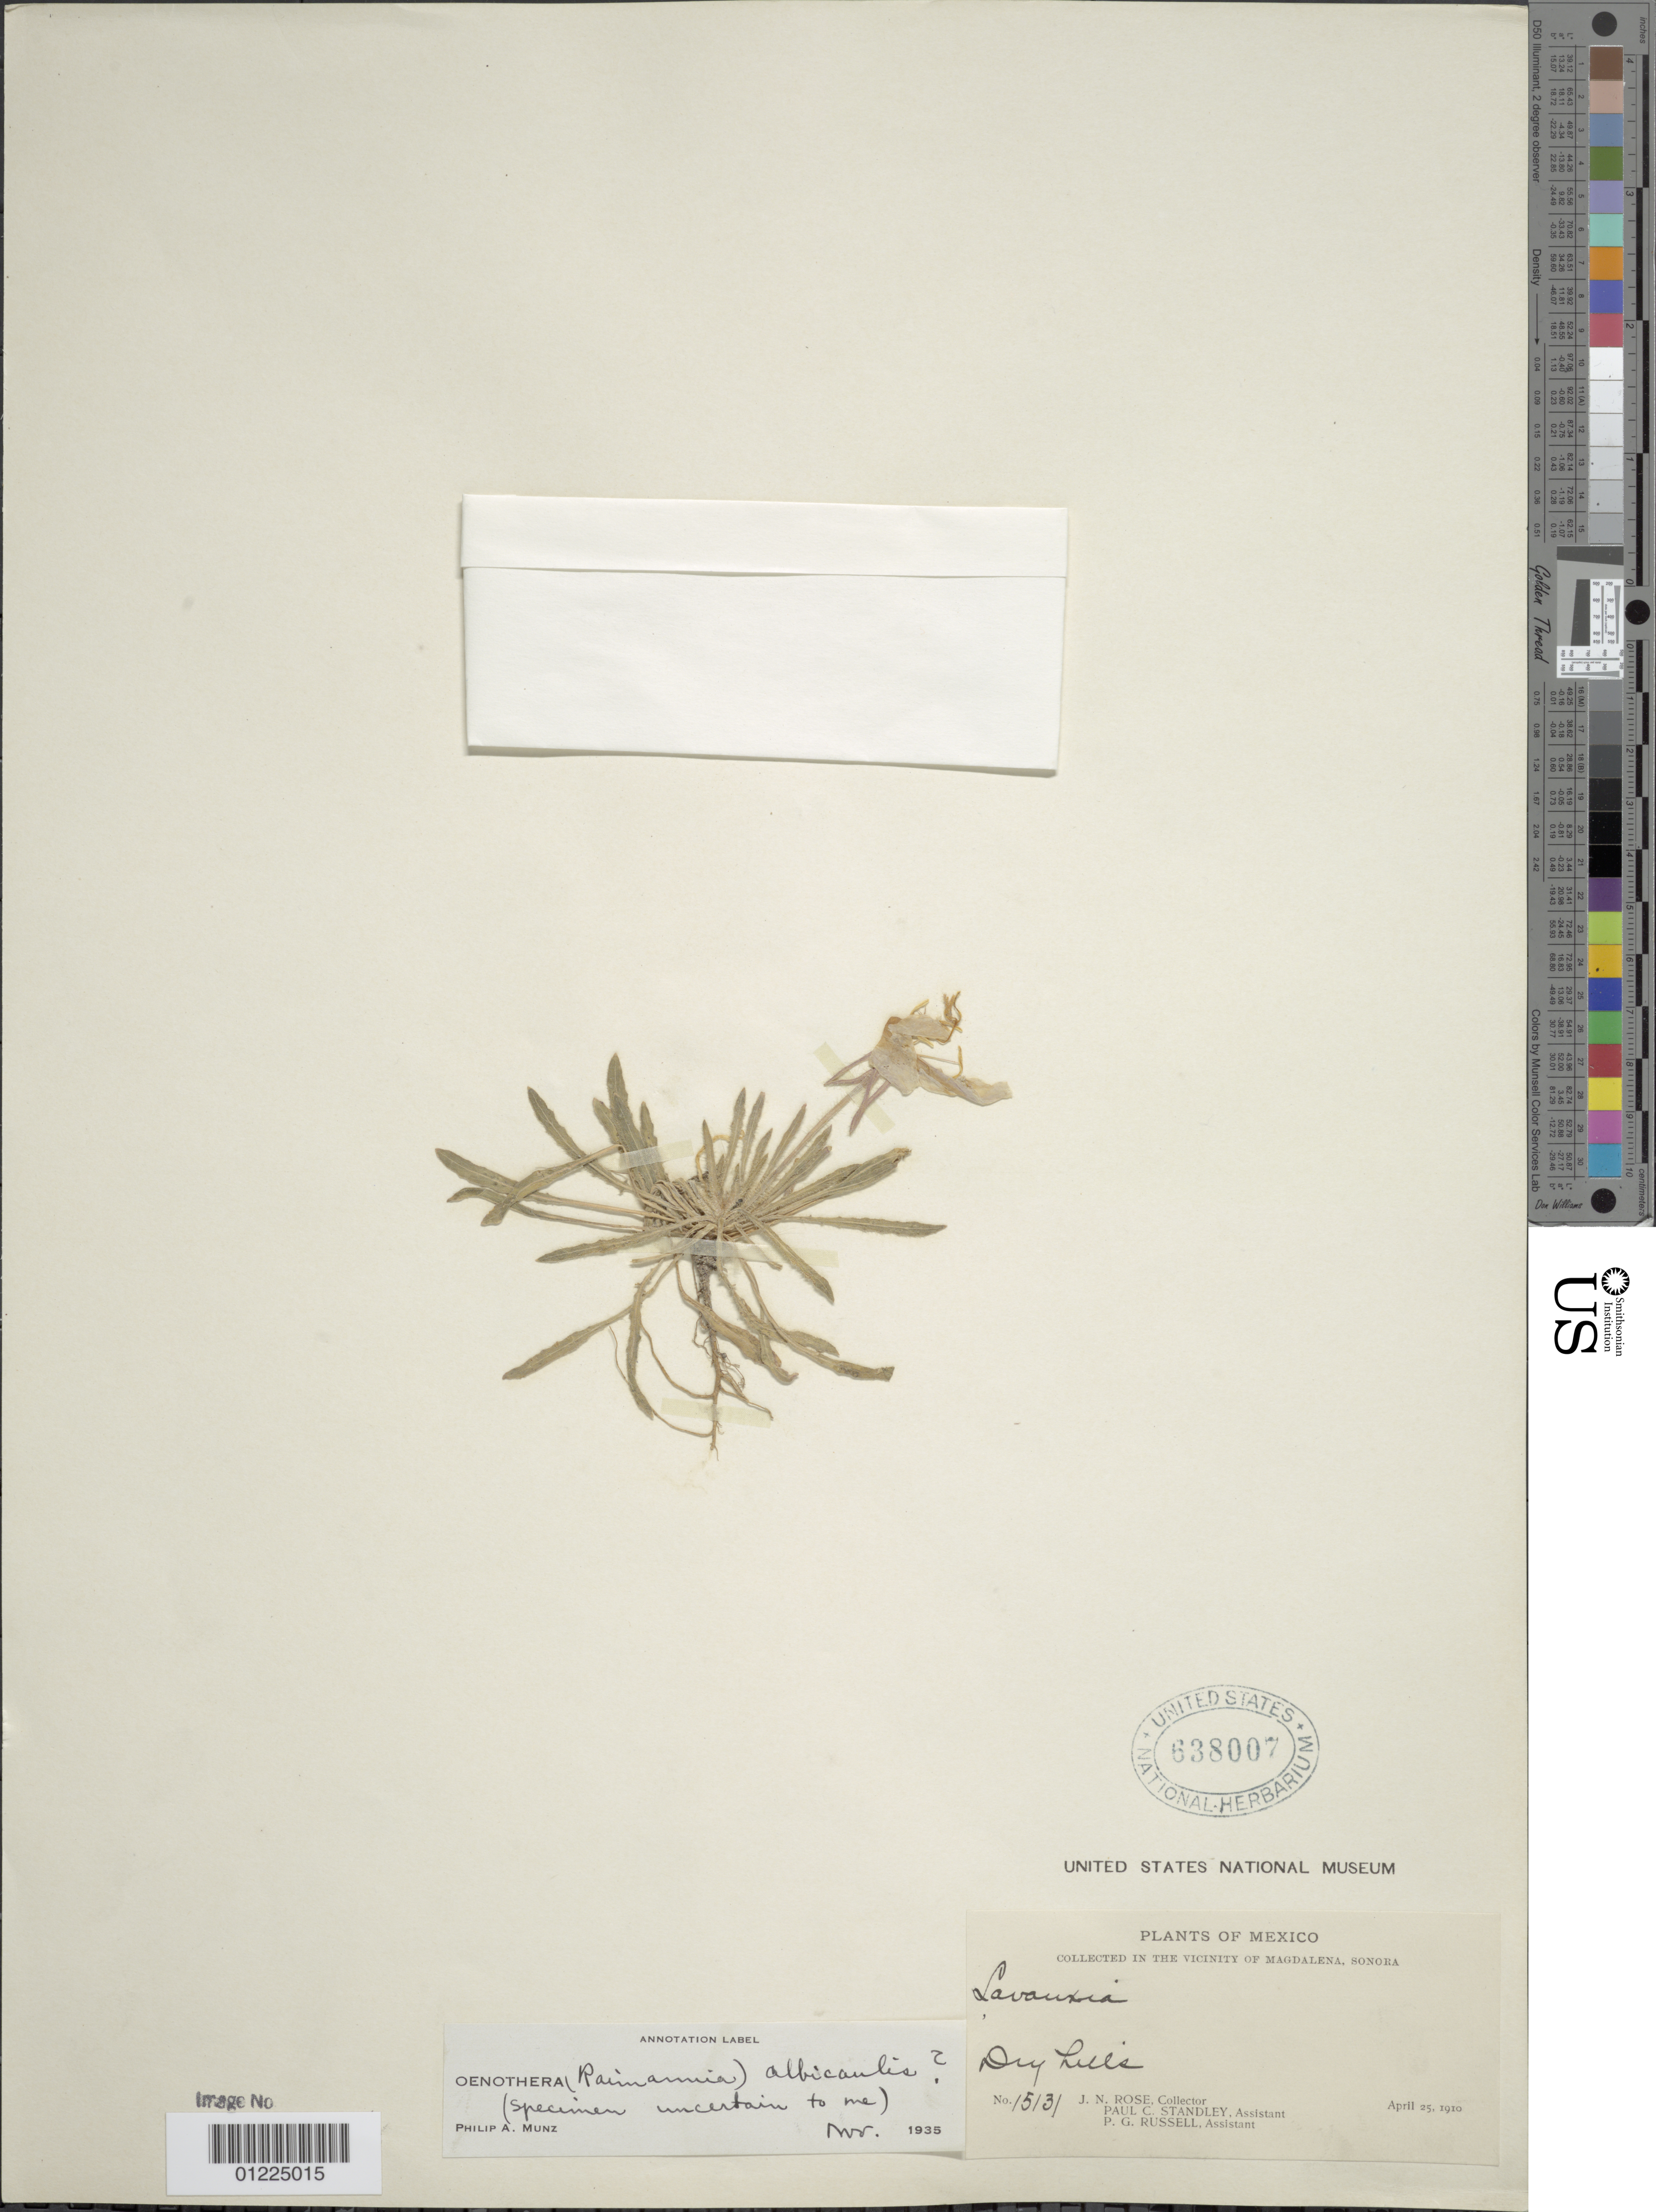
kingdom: Plantae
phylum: Tracheophyta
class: Magnoliopsida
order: Myrtales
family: Onagraceae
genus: Oenothera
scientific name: Oenothera albicaulis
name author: Pursh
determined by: Munz, Philip A.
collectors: J. N. Rose, P. C. Standley & P. G. Russell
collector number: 15131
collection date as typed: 25 Apr 1910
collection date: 1910-04-25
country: Mexico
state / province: Sonora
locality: Vicinity of Magdalena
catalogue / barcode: US 638007